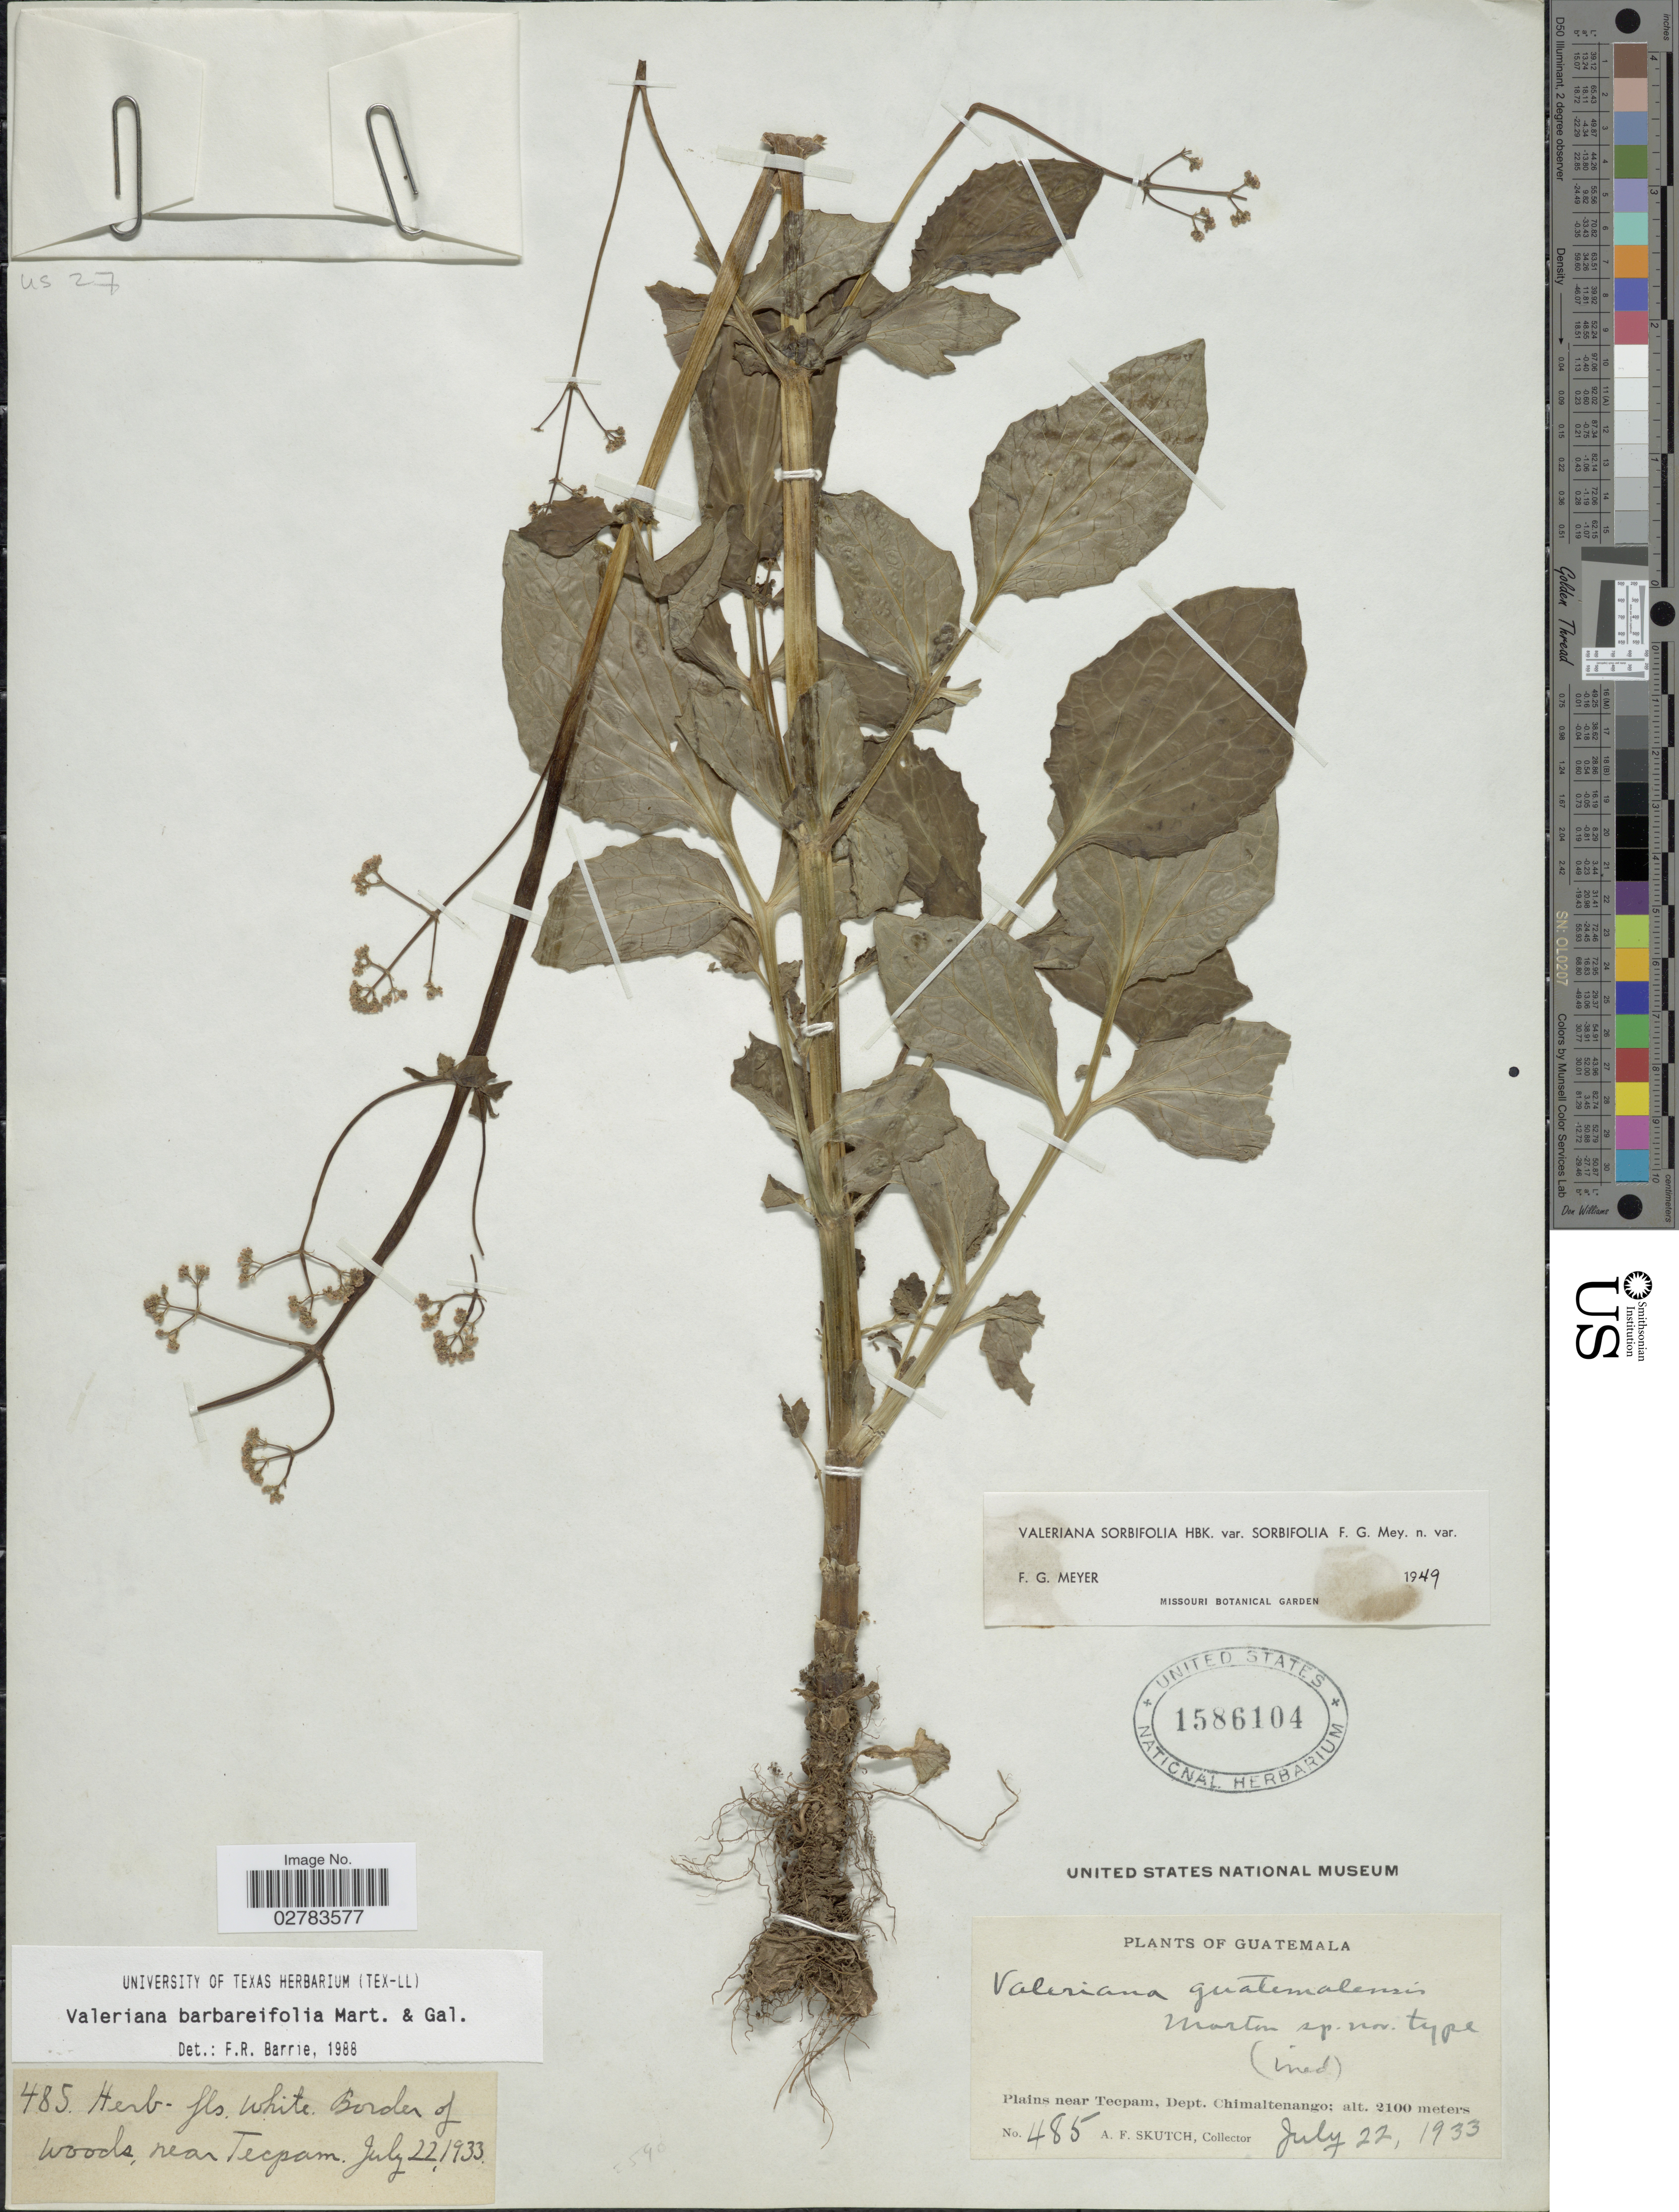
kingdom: Plantae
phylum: Tracheophyta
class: Magnoliopsida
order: Dipsacales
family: Caprifoliaceae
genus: Valeriana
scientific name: Valeriana barbareifolia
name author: M. Martens & Galeotti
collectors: A. F. Skutch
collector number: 485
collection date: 1933-07-22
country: Guatemala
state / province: Chimaltenango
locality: Plains near Tecpam, Dept. Chimaltenango.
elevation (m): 2100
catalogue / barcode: US 1586104